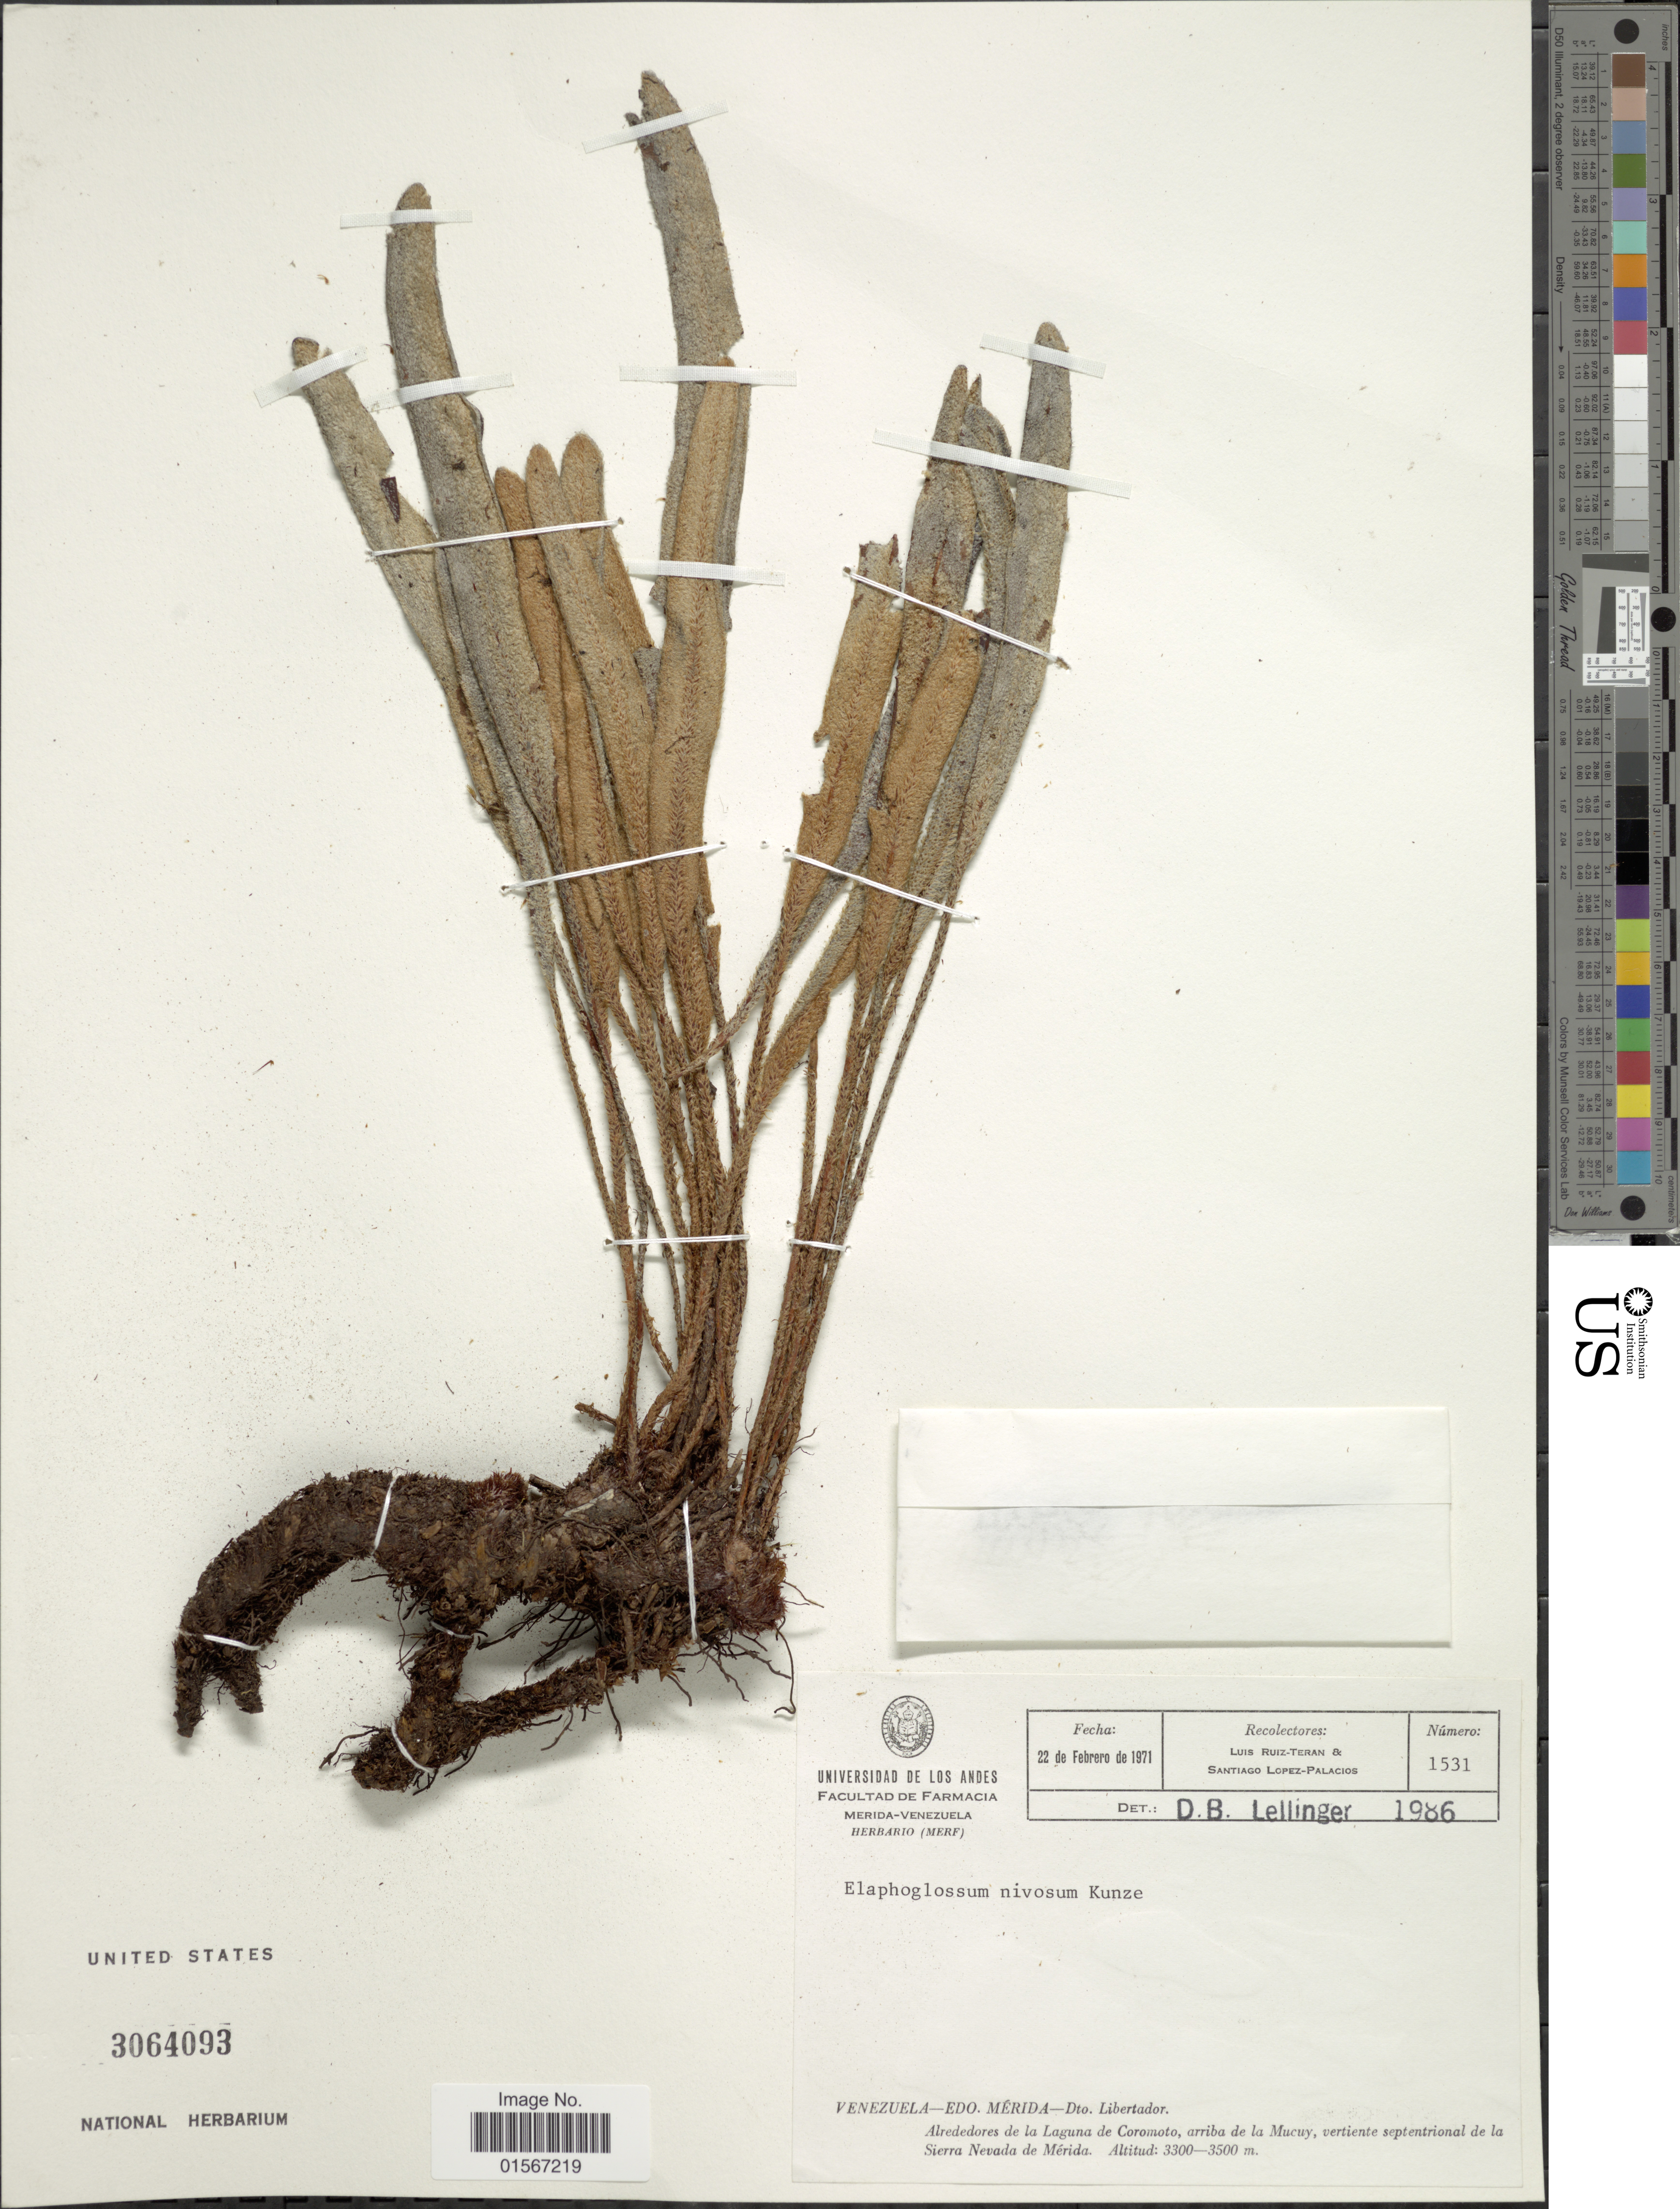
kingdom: Plantae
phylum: Tracheophyta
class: Polypodiopsida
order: Polypodiales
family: Dryopteridaceae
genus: Elaphoglossum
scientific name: Elaphoglossum nivosum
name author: (Kunze) Mickel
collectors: L. E. Ruíz-Terán & S. López-Palacios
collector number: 1531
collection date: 1971-02-22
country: Venezuela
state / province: Mérida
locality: Venezuela-Edo. Mérida-Dto. Libertador. Alrededores de la Laguna de Coromoto, arriba de la Mucuy, vertiente septentrional de la Sierra Nevada de Mérida.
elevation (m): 3300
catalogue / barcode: US 3064093